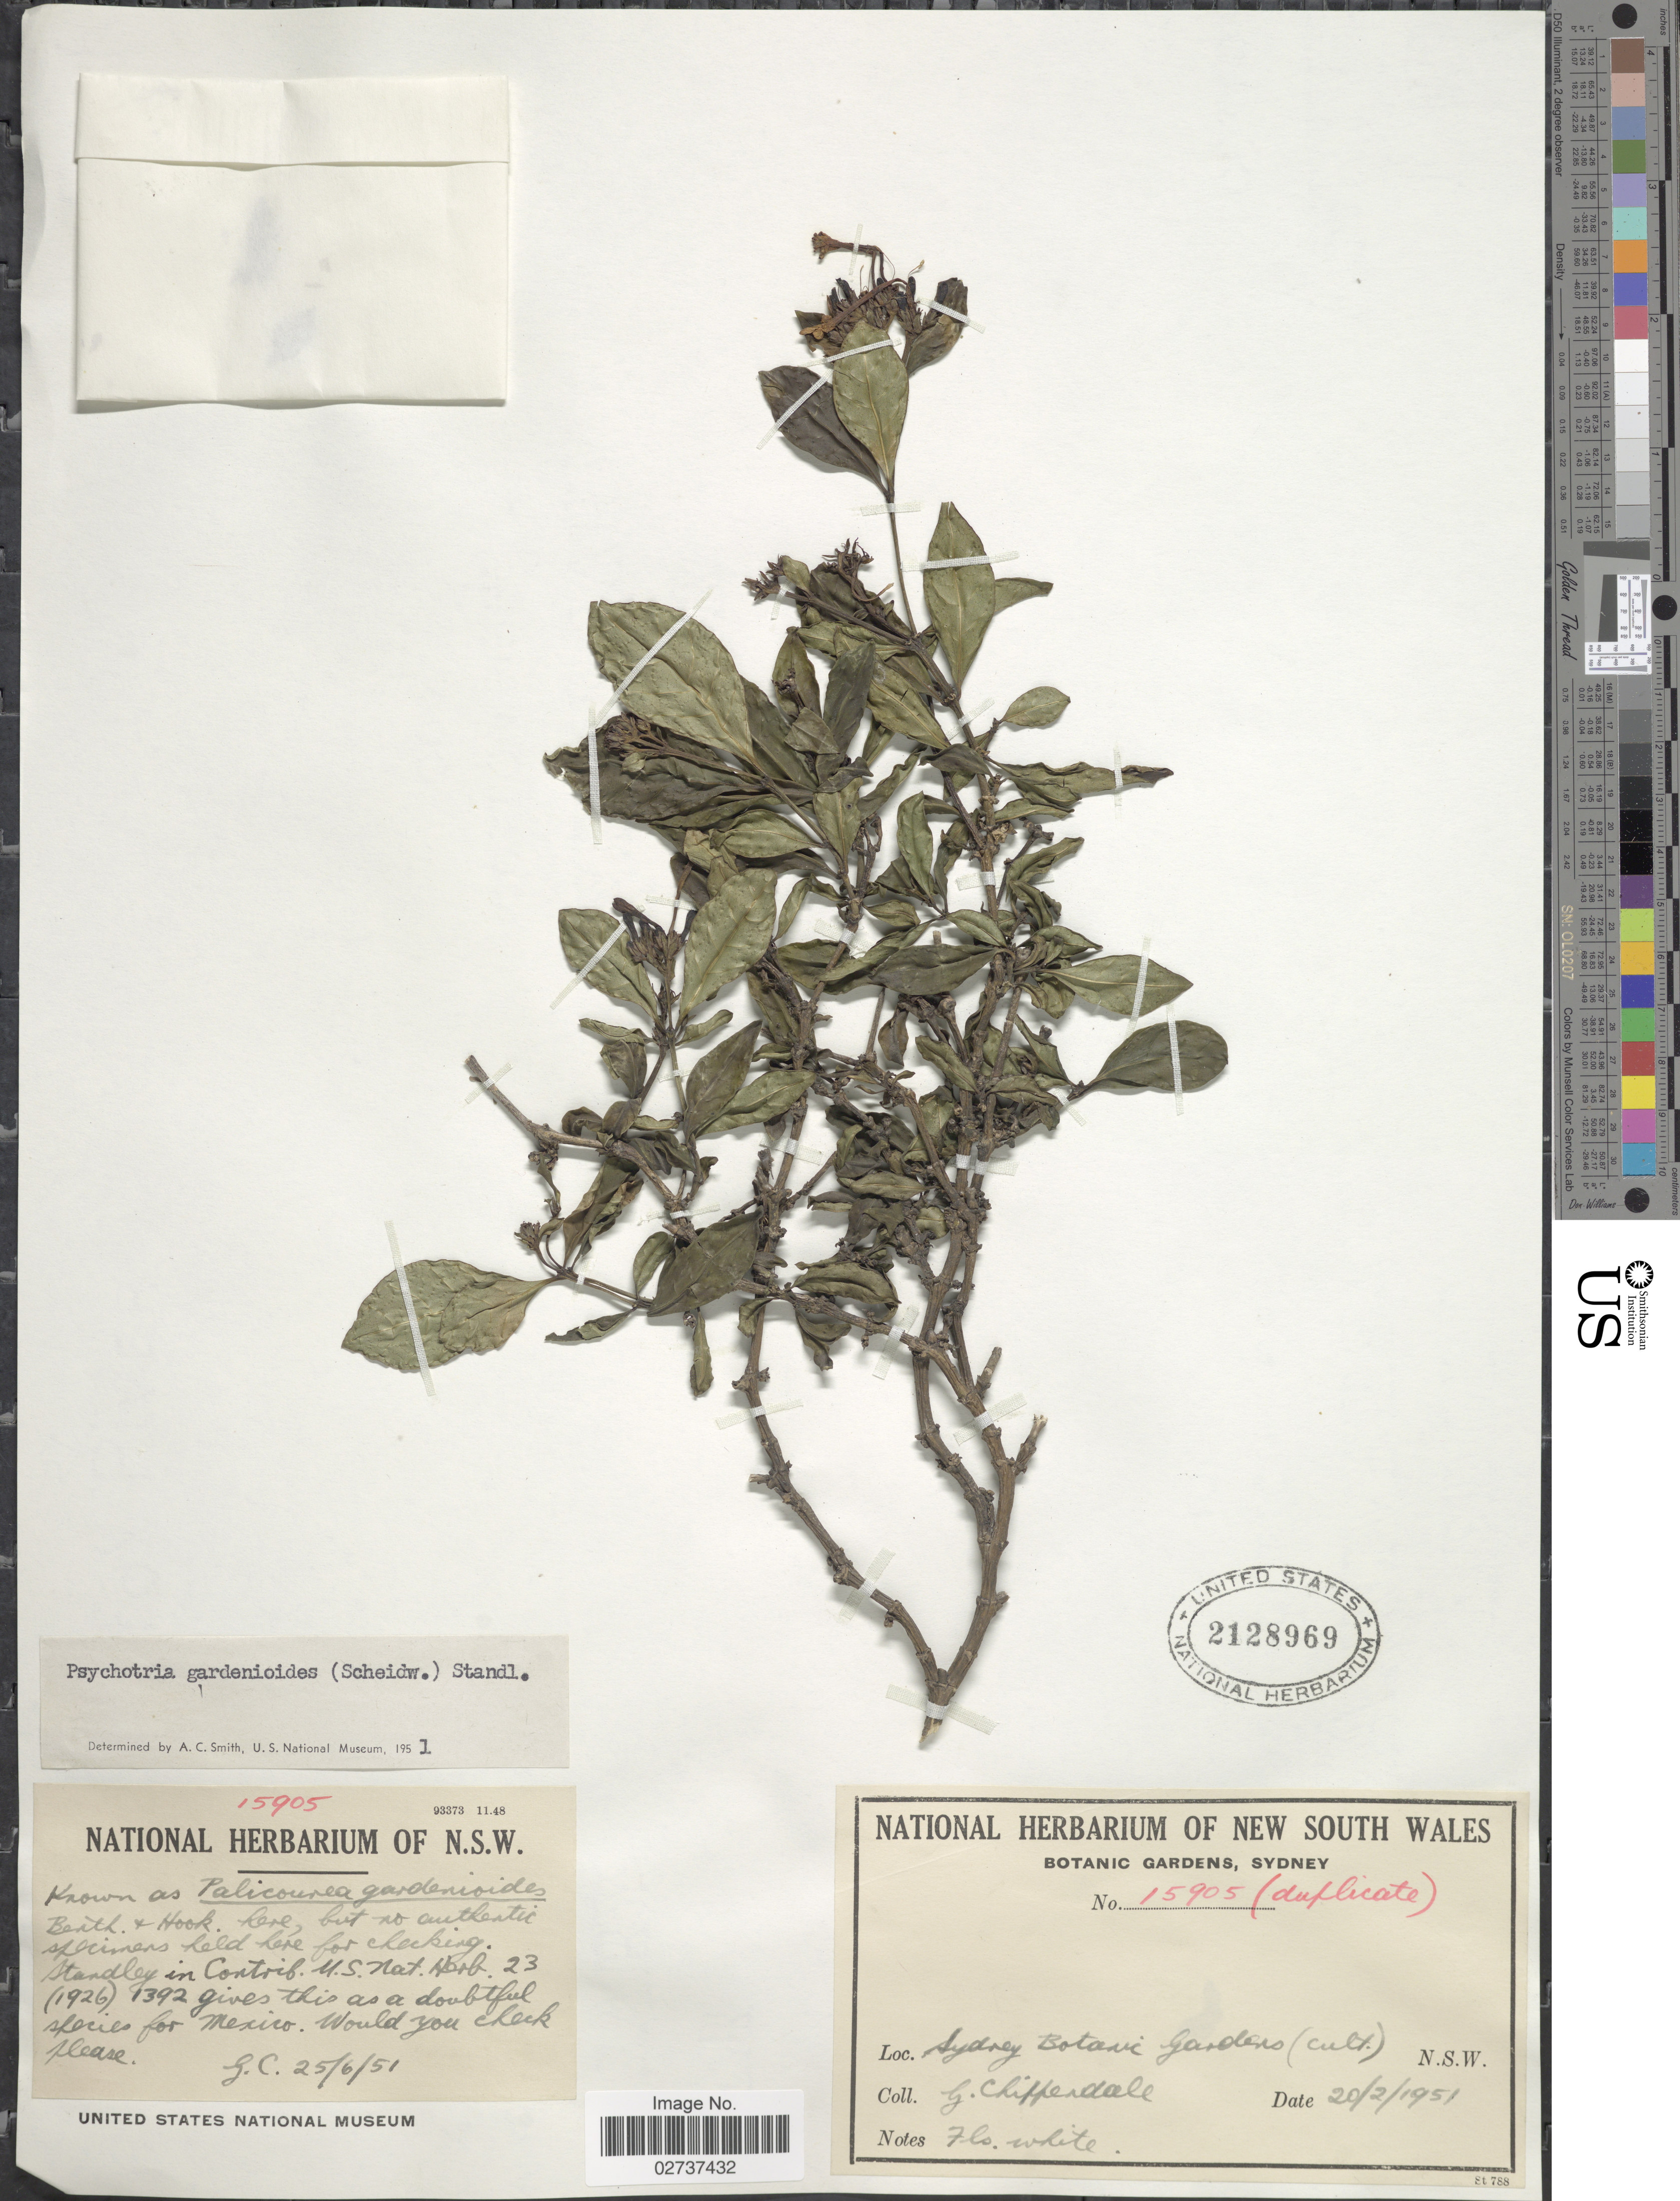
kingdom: Plantae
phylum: Tracheophyta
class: Magnoliopsida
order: Gentianales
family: Rubiaceae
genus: Psychotria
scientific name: Psychotria gardenioides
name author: (Scheidw.) Standl.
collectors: G. Chiffendale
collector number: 15905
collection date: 1951-02-20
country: Australia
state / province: New South Wales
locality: Sydney Botanic Gardens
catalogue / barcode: US 2128969